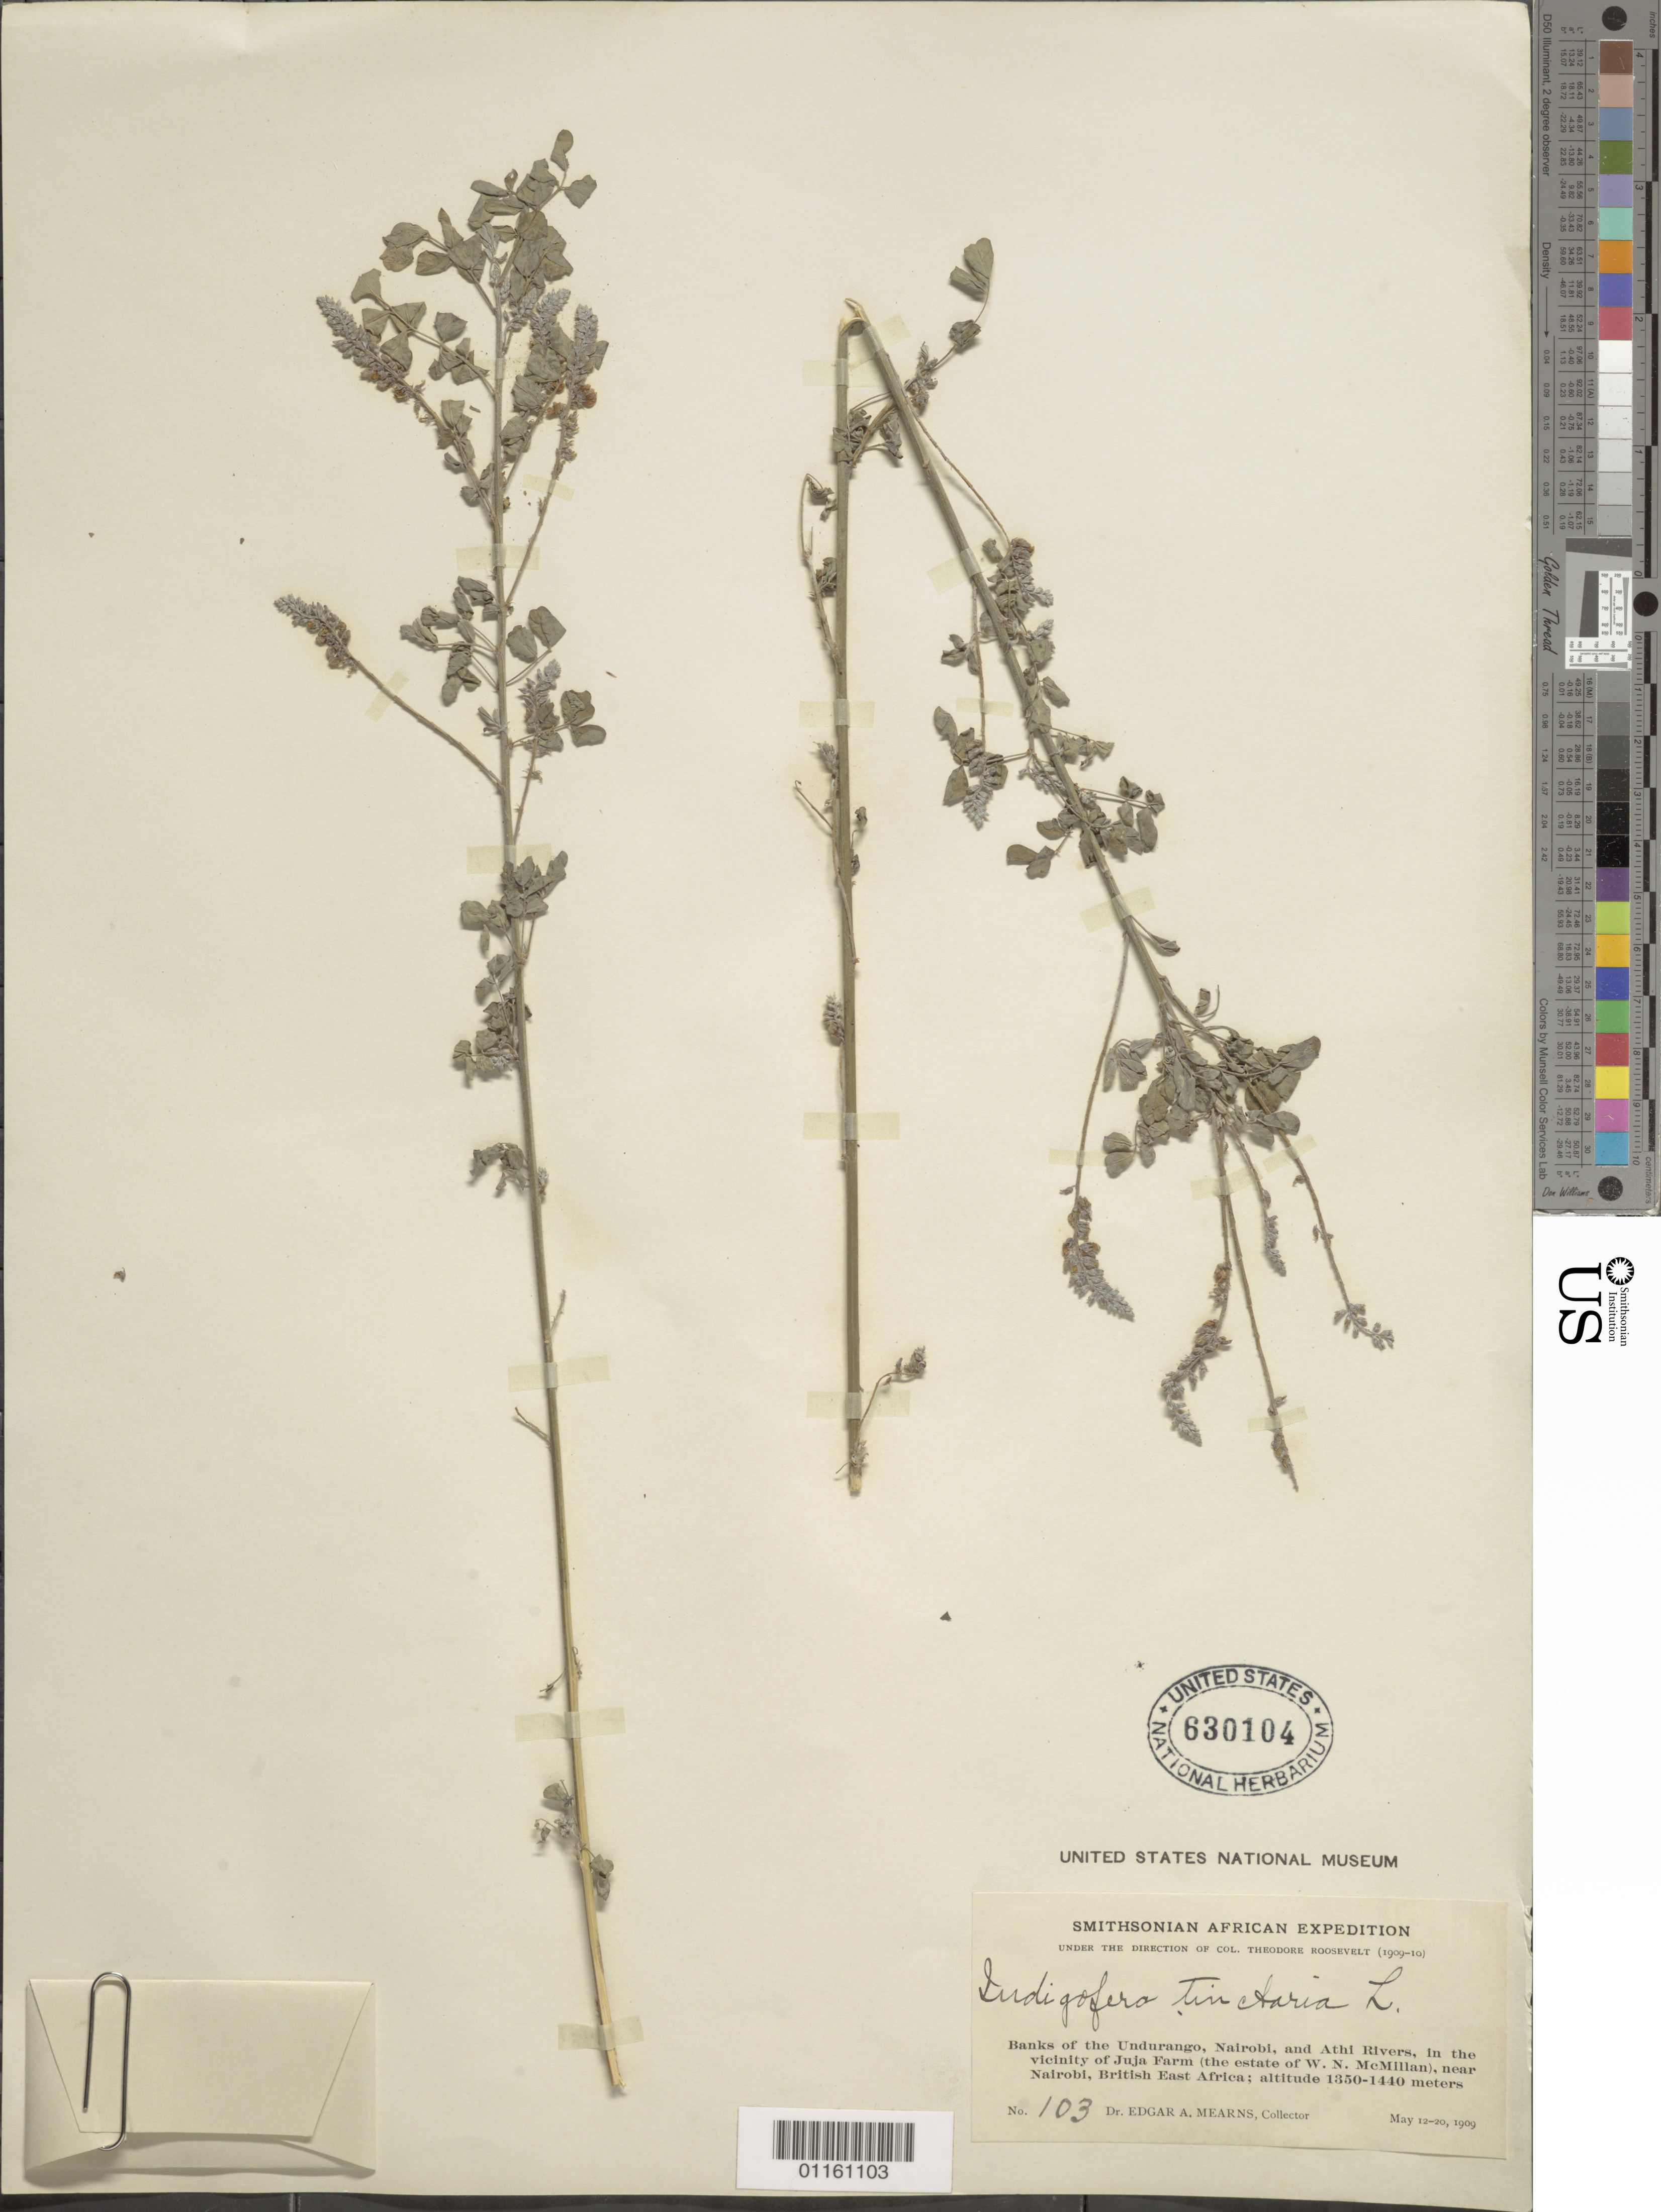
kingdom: Plantae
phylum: Tracheophyta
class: Magnoliopsida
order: Fabales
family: Fabaceae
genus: Indigofera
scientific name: Indigofera tinctoria sensu Naves non L.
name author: Naves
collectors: E. A. Mearns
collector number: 103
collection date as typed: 12 May 1909 to 20 May 1909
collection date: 1909-05-12/1909-05-20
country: Kenya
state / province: Nairobi Area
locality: Banks of the Undurango, Nairobi, and Athi Rivers, in the vicinity of Juja Farm (the estate of W. N. McMillan), near Nairobi, British East Africa.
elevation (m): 1350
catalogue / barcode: US 630104